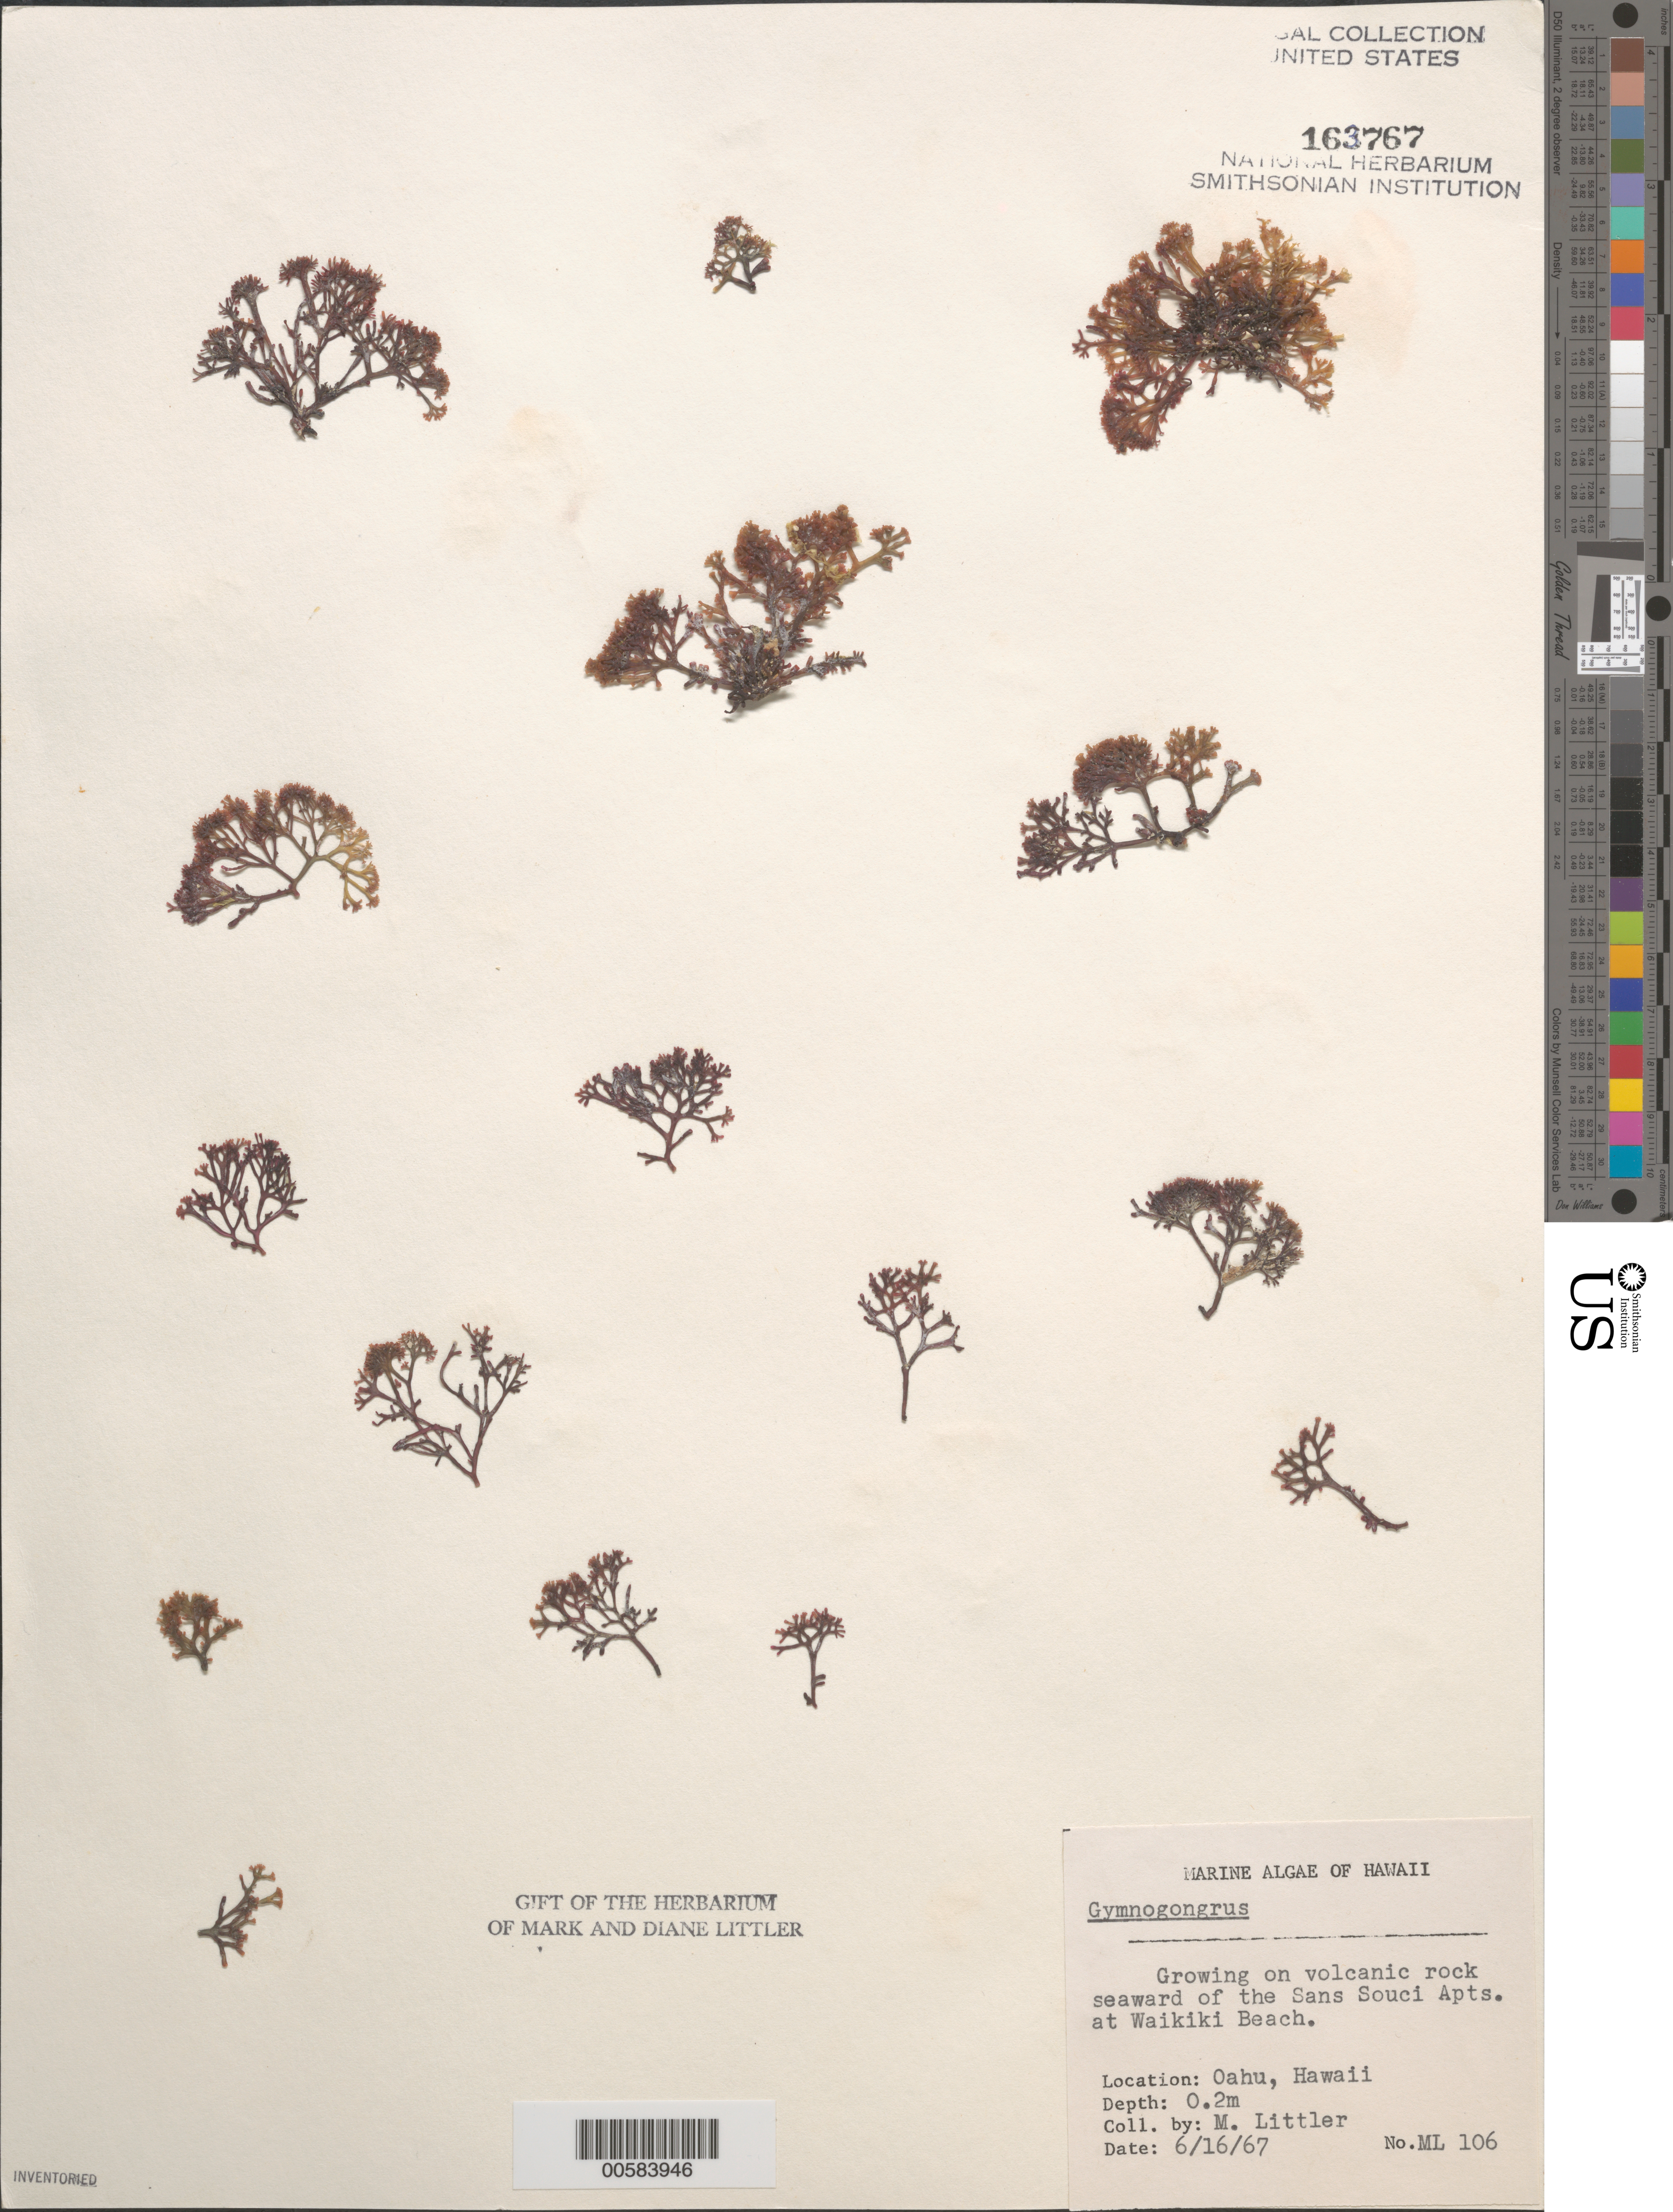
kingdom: Plantae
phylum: Rhodophyta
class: Florideophyceae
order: Gigartinales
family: Phyllophoraceae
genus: Gymnogongrus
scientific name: Gymnogongrus sp.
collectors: M. M. Littler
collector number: ML 106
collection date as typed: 16 Jun 1967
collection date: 1967-06-16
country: United States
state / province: Hawaii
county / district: Honolulu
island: Oahu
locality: Waikiki Beach near Sans Souci Apartments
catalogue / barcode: US 163767